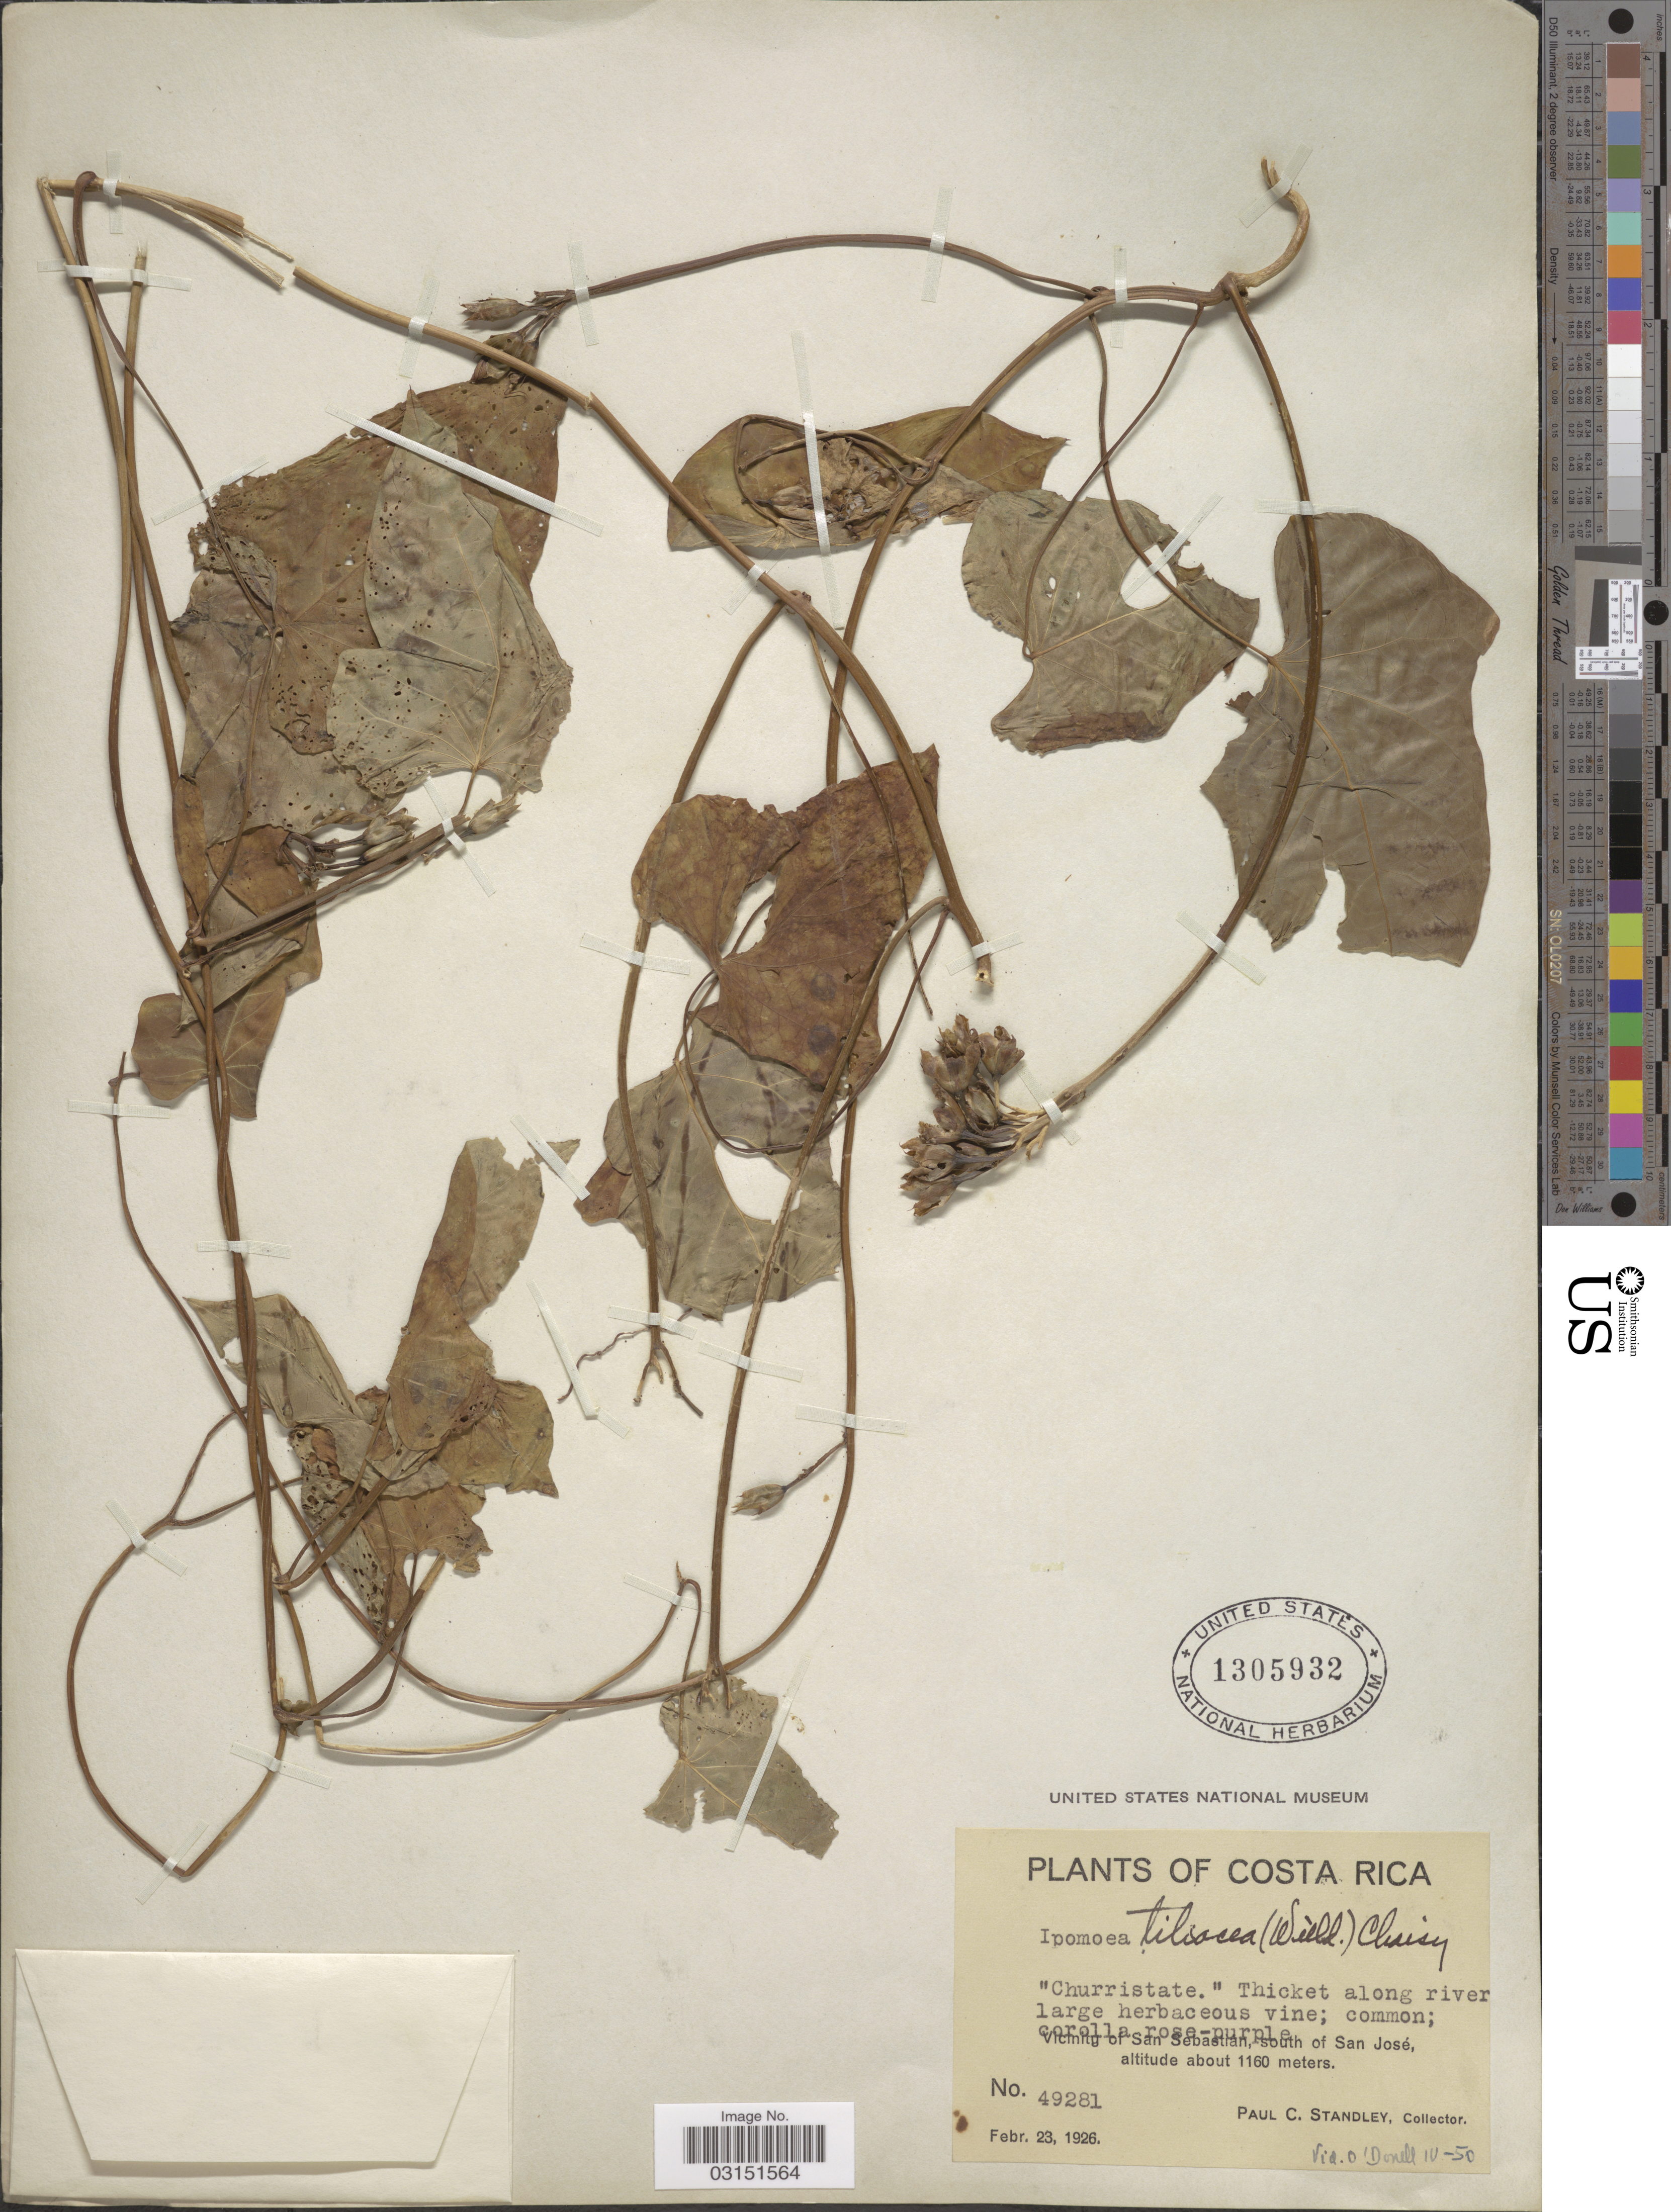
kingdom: Plantae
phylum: Tracheophyta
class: Magnoliopsida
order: Solanales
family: Convolvulaceae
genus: Ipomoea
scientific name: Ipomoea tiliacea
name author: (Willd.) Choisy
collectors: P. C. Standley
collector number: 48281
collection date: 1926-02-23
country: Costa Rica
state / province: San José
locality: Vicinity of San Sebastian, south of San José.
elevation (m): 1160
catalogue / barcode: US 1305932